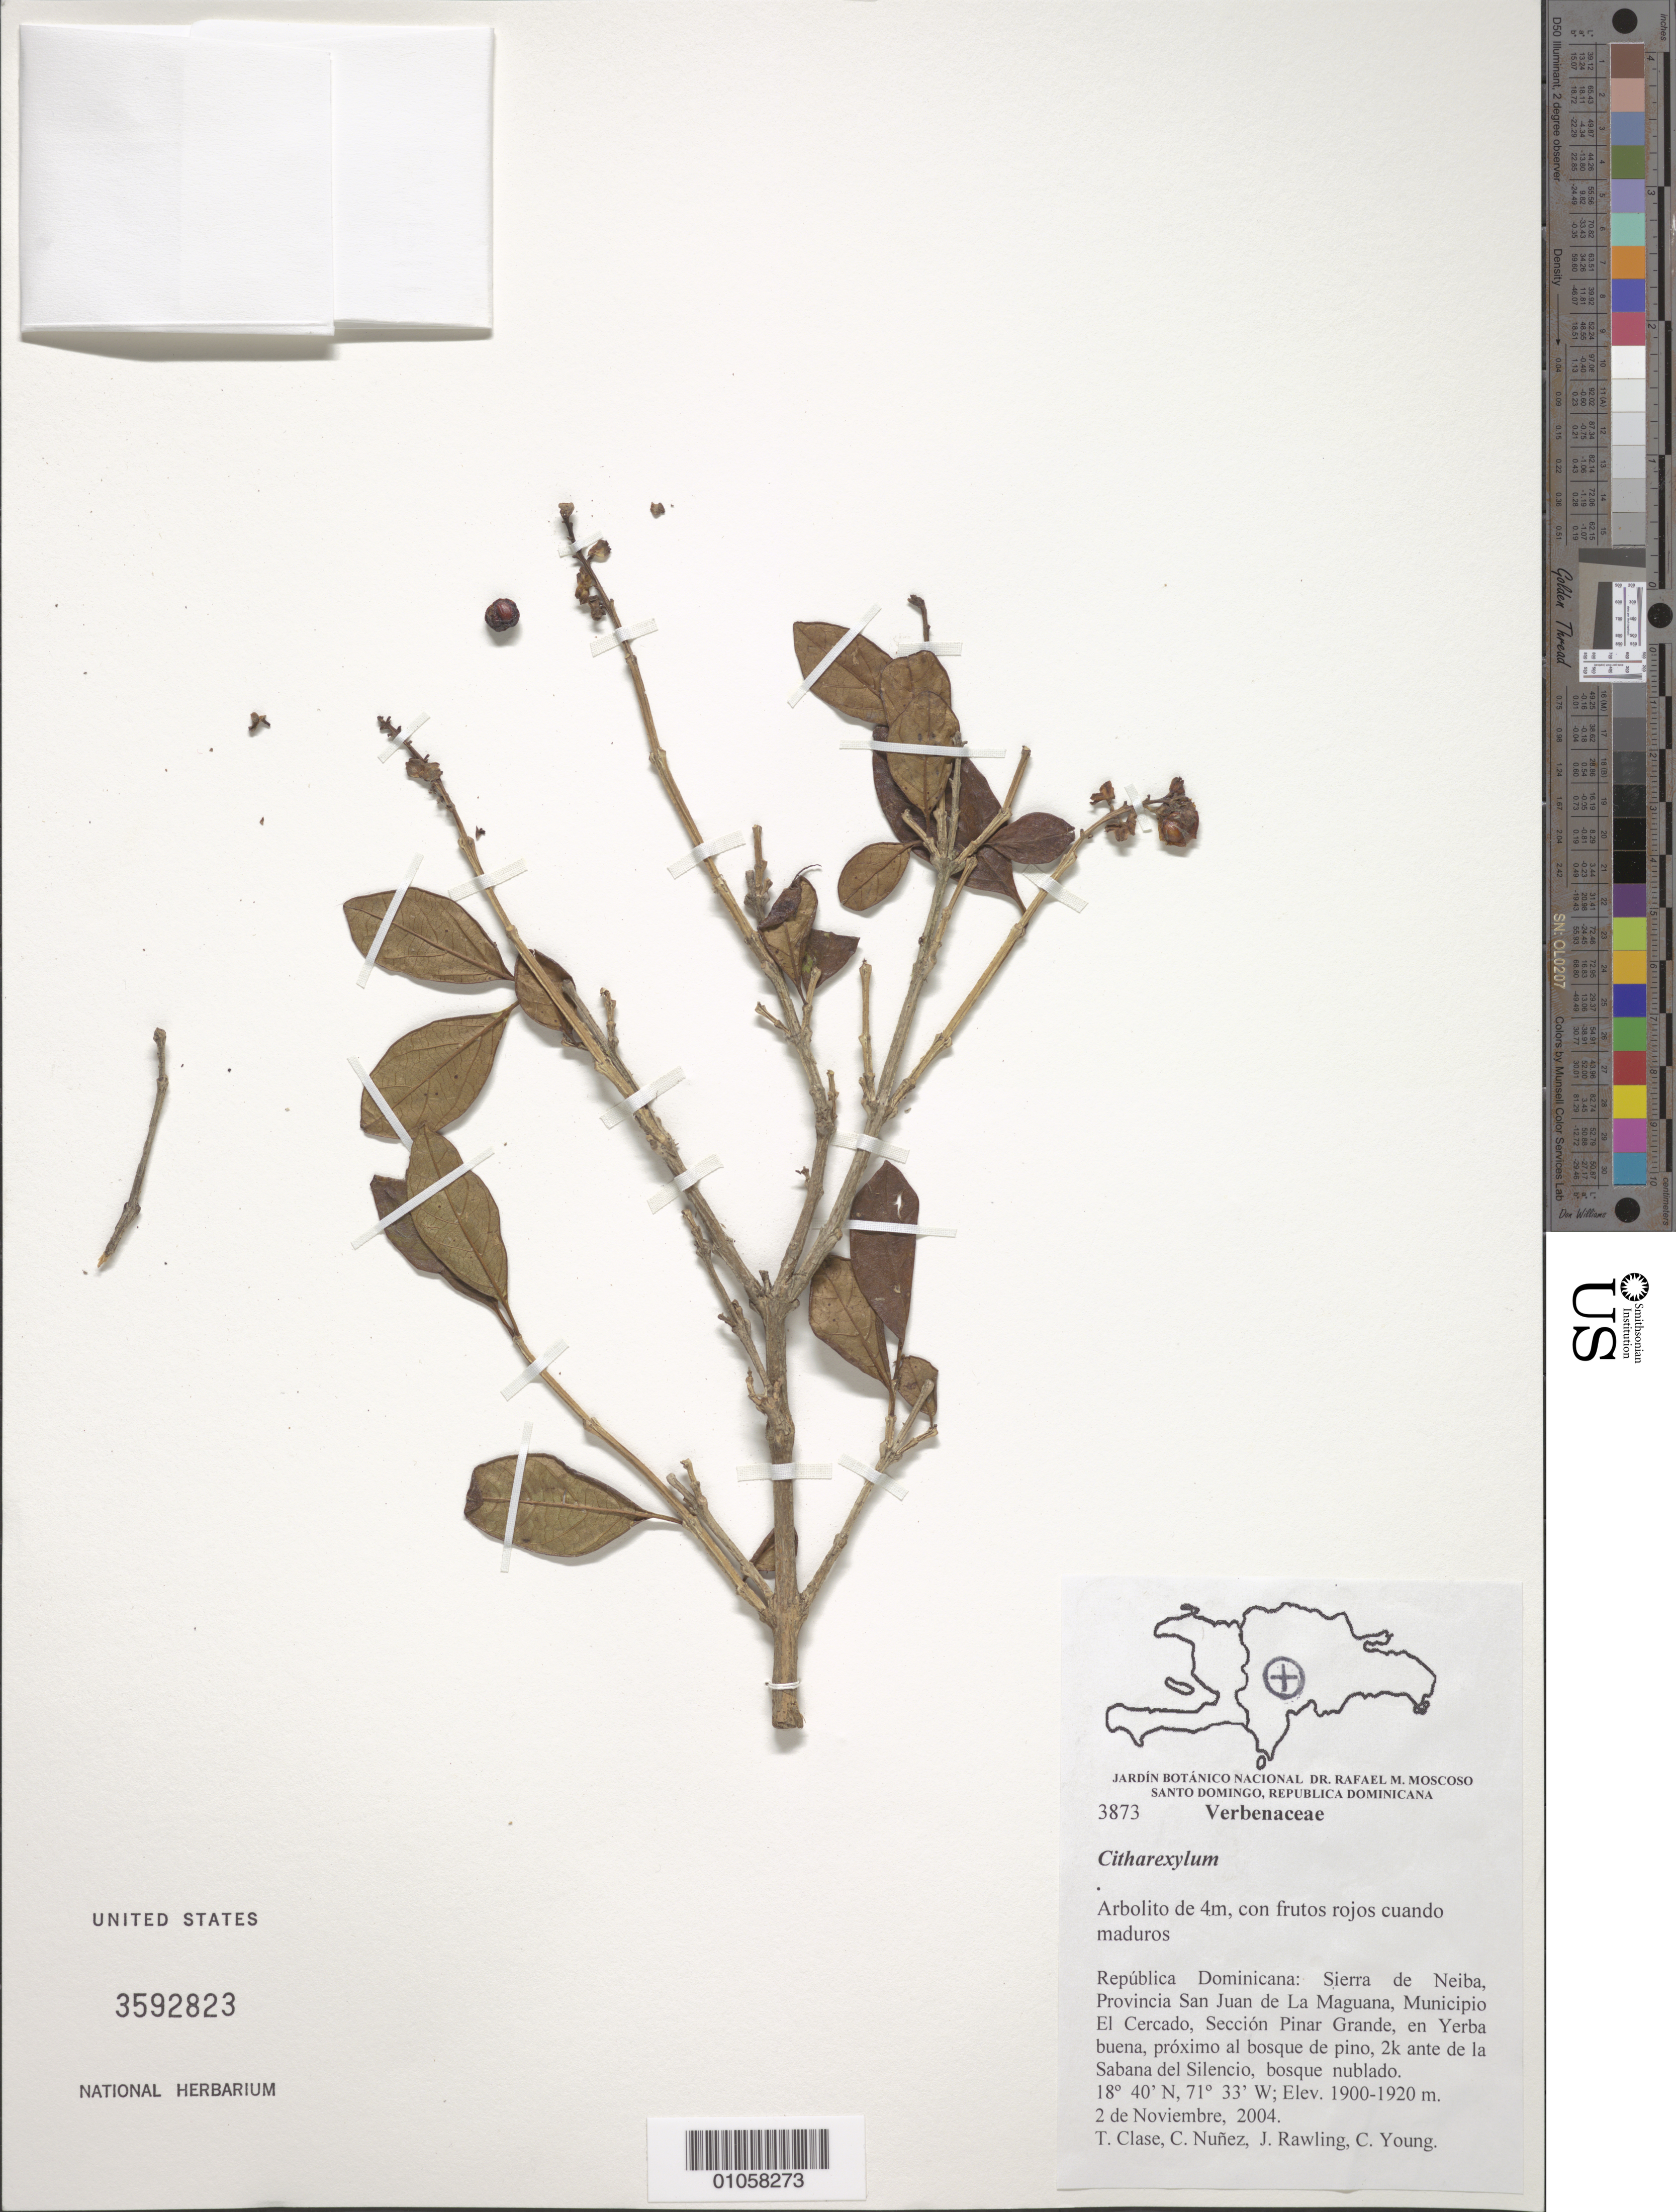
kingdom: Plantae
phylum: Tracheophyta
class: Magnoliopsida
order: Lamiales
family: Verbenaceae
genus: Citharexylum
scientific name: Citharexylum sp.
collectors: T. Clase, C. Nunez, J. Rawling & C. Young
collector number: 3873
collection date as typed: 02 Nov 2004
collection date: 2004-11-02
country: Dominican Republic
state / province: San Juan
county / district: San Juan de la Maguana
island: Hispaniola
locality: Municipio El Cercado, Sección Pinar Grande, en Yerba buena, próximo al bosque de pino, 2 k ante de la Sabana del Silencio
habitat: Bosque nublado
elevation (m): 1900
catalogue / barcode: US 3592823